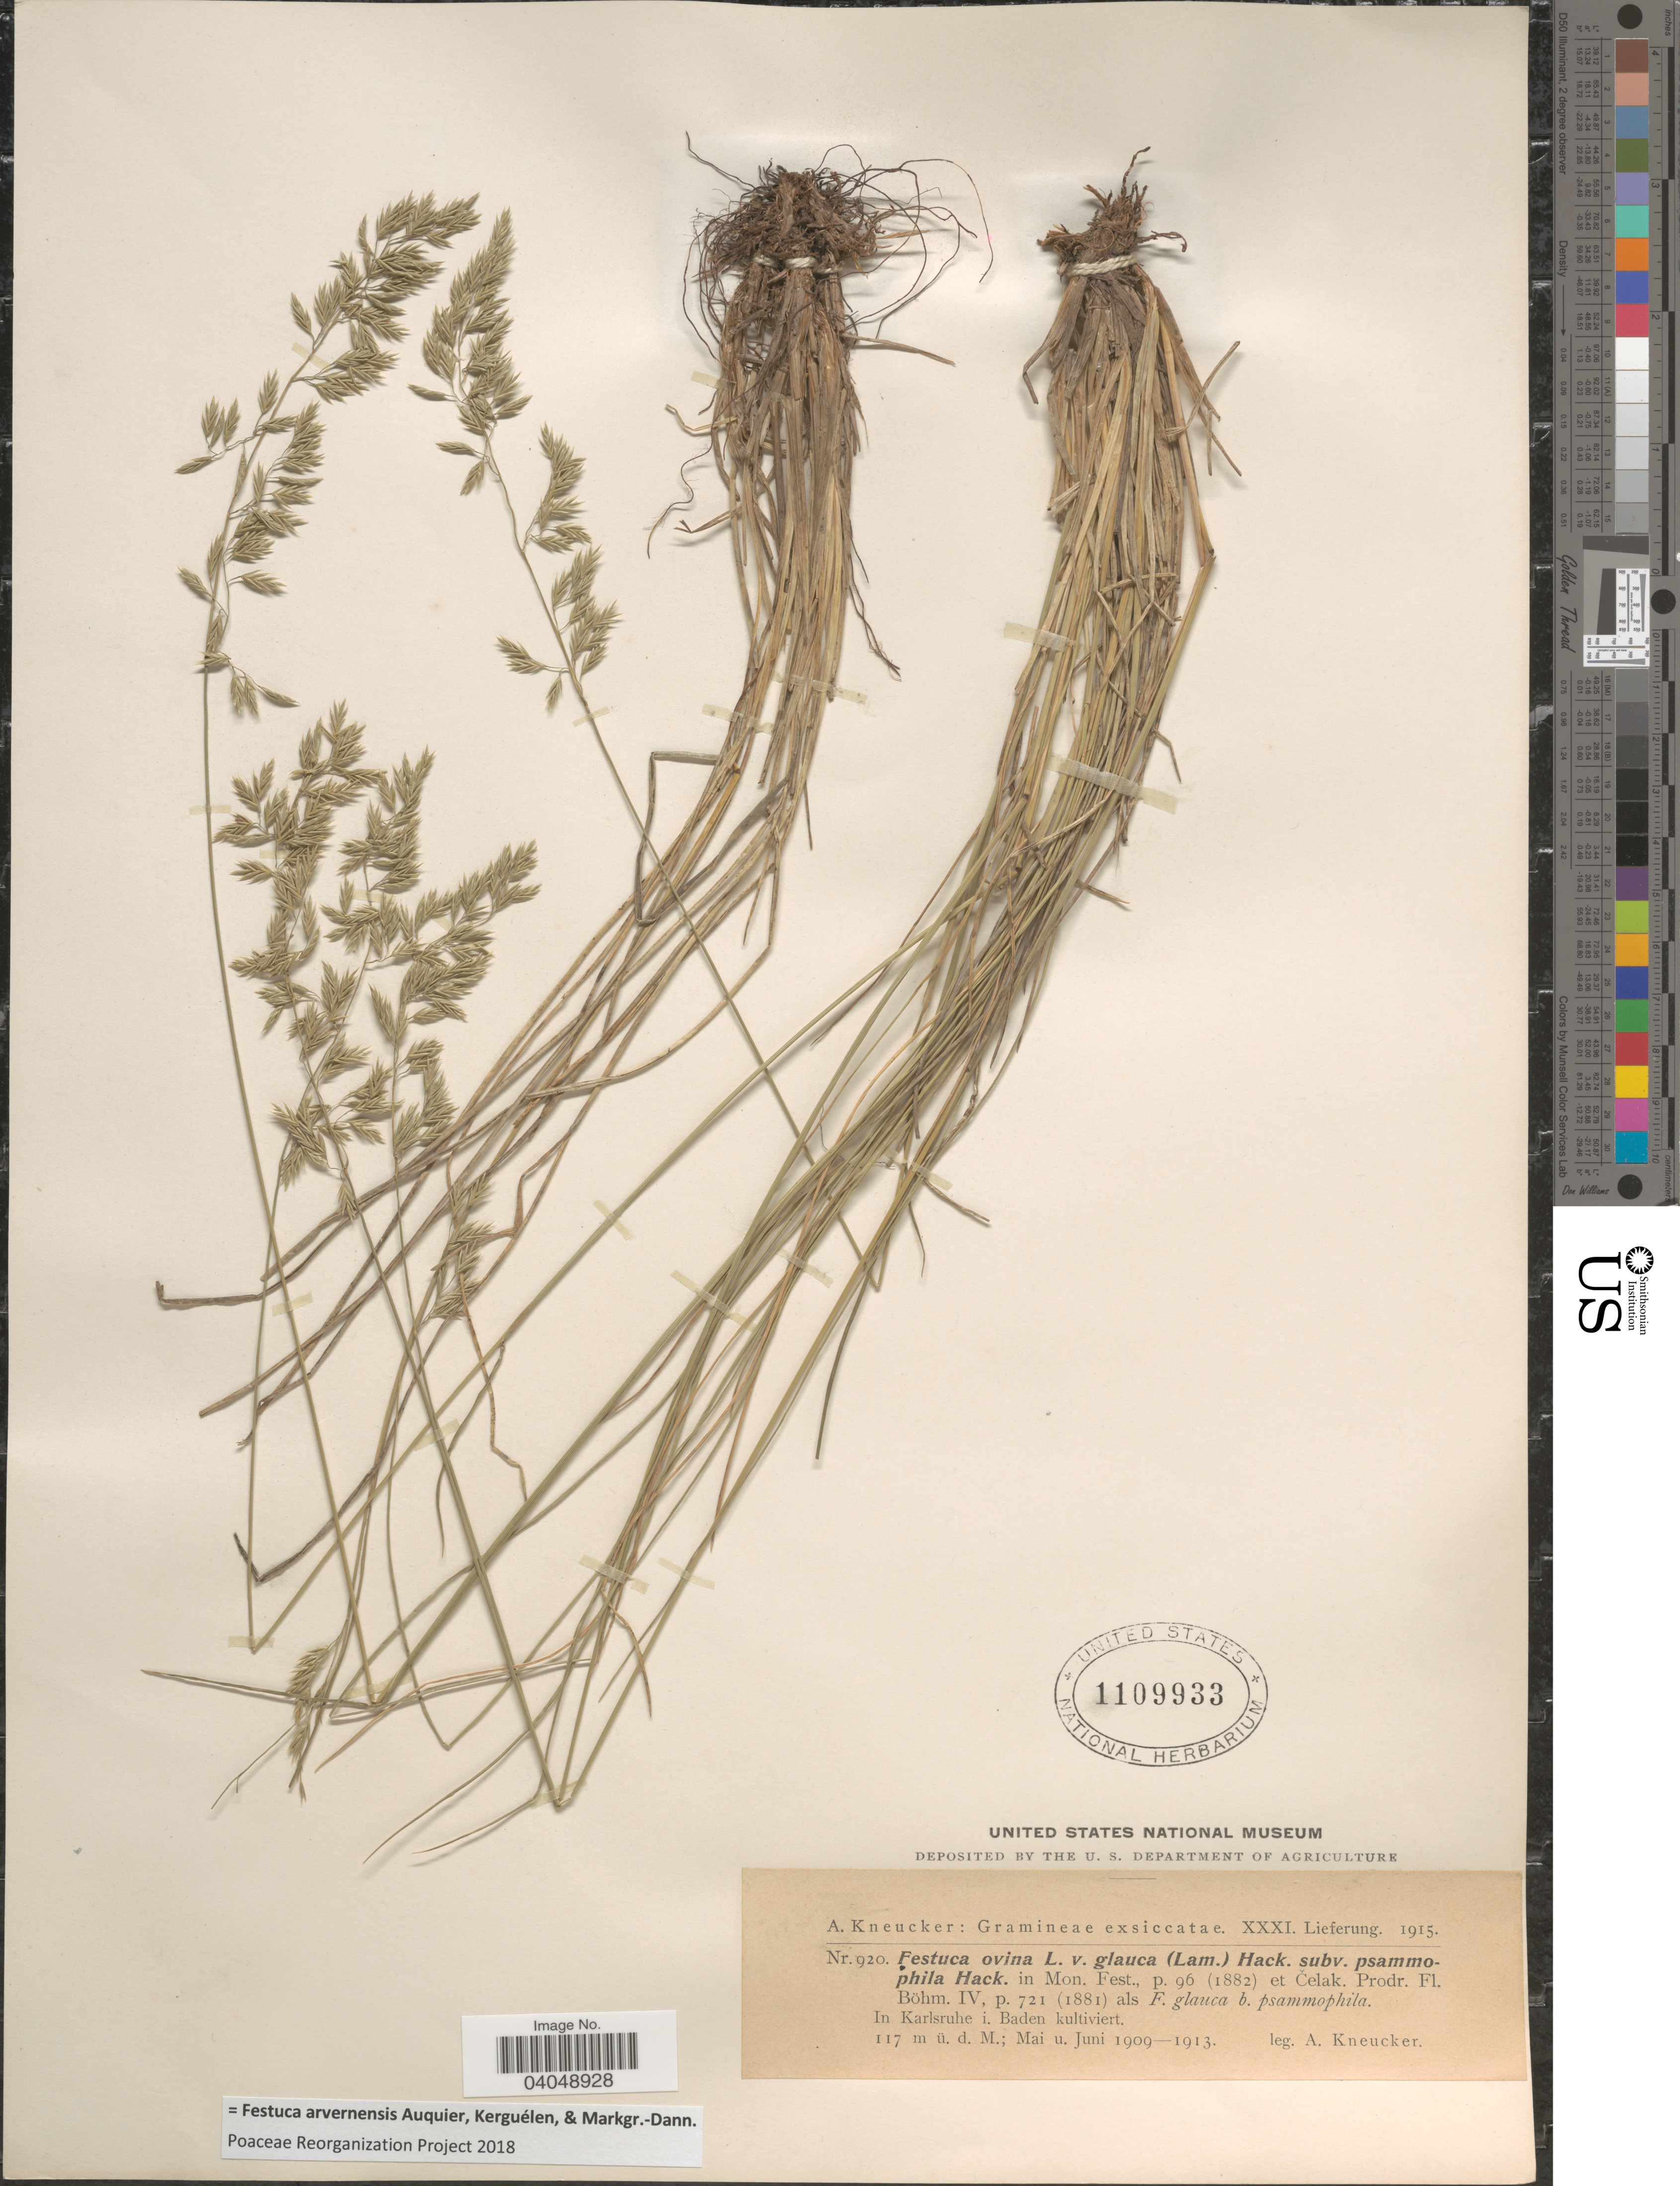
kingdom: Plantae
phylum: Tracheophyta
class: Liliopsida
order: Poales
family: Poaceae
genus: Festuca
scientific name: Festuca arvernensis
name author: Auquier et al.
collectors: A. Kneucker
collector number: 920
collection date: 1909-05/1913-06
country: Germany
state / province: Baden-Württemberg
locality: In Karlsruhe i. Baden.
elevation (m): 117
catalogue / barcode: US 1109933